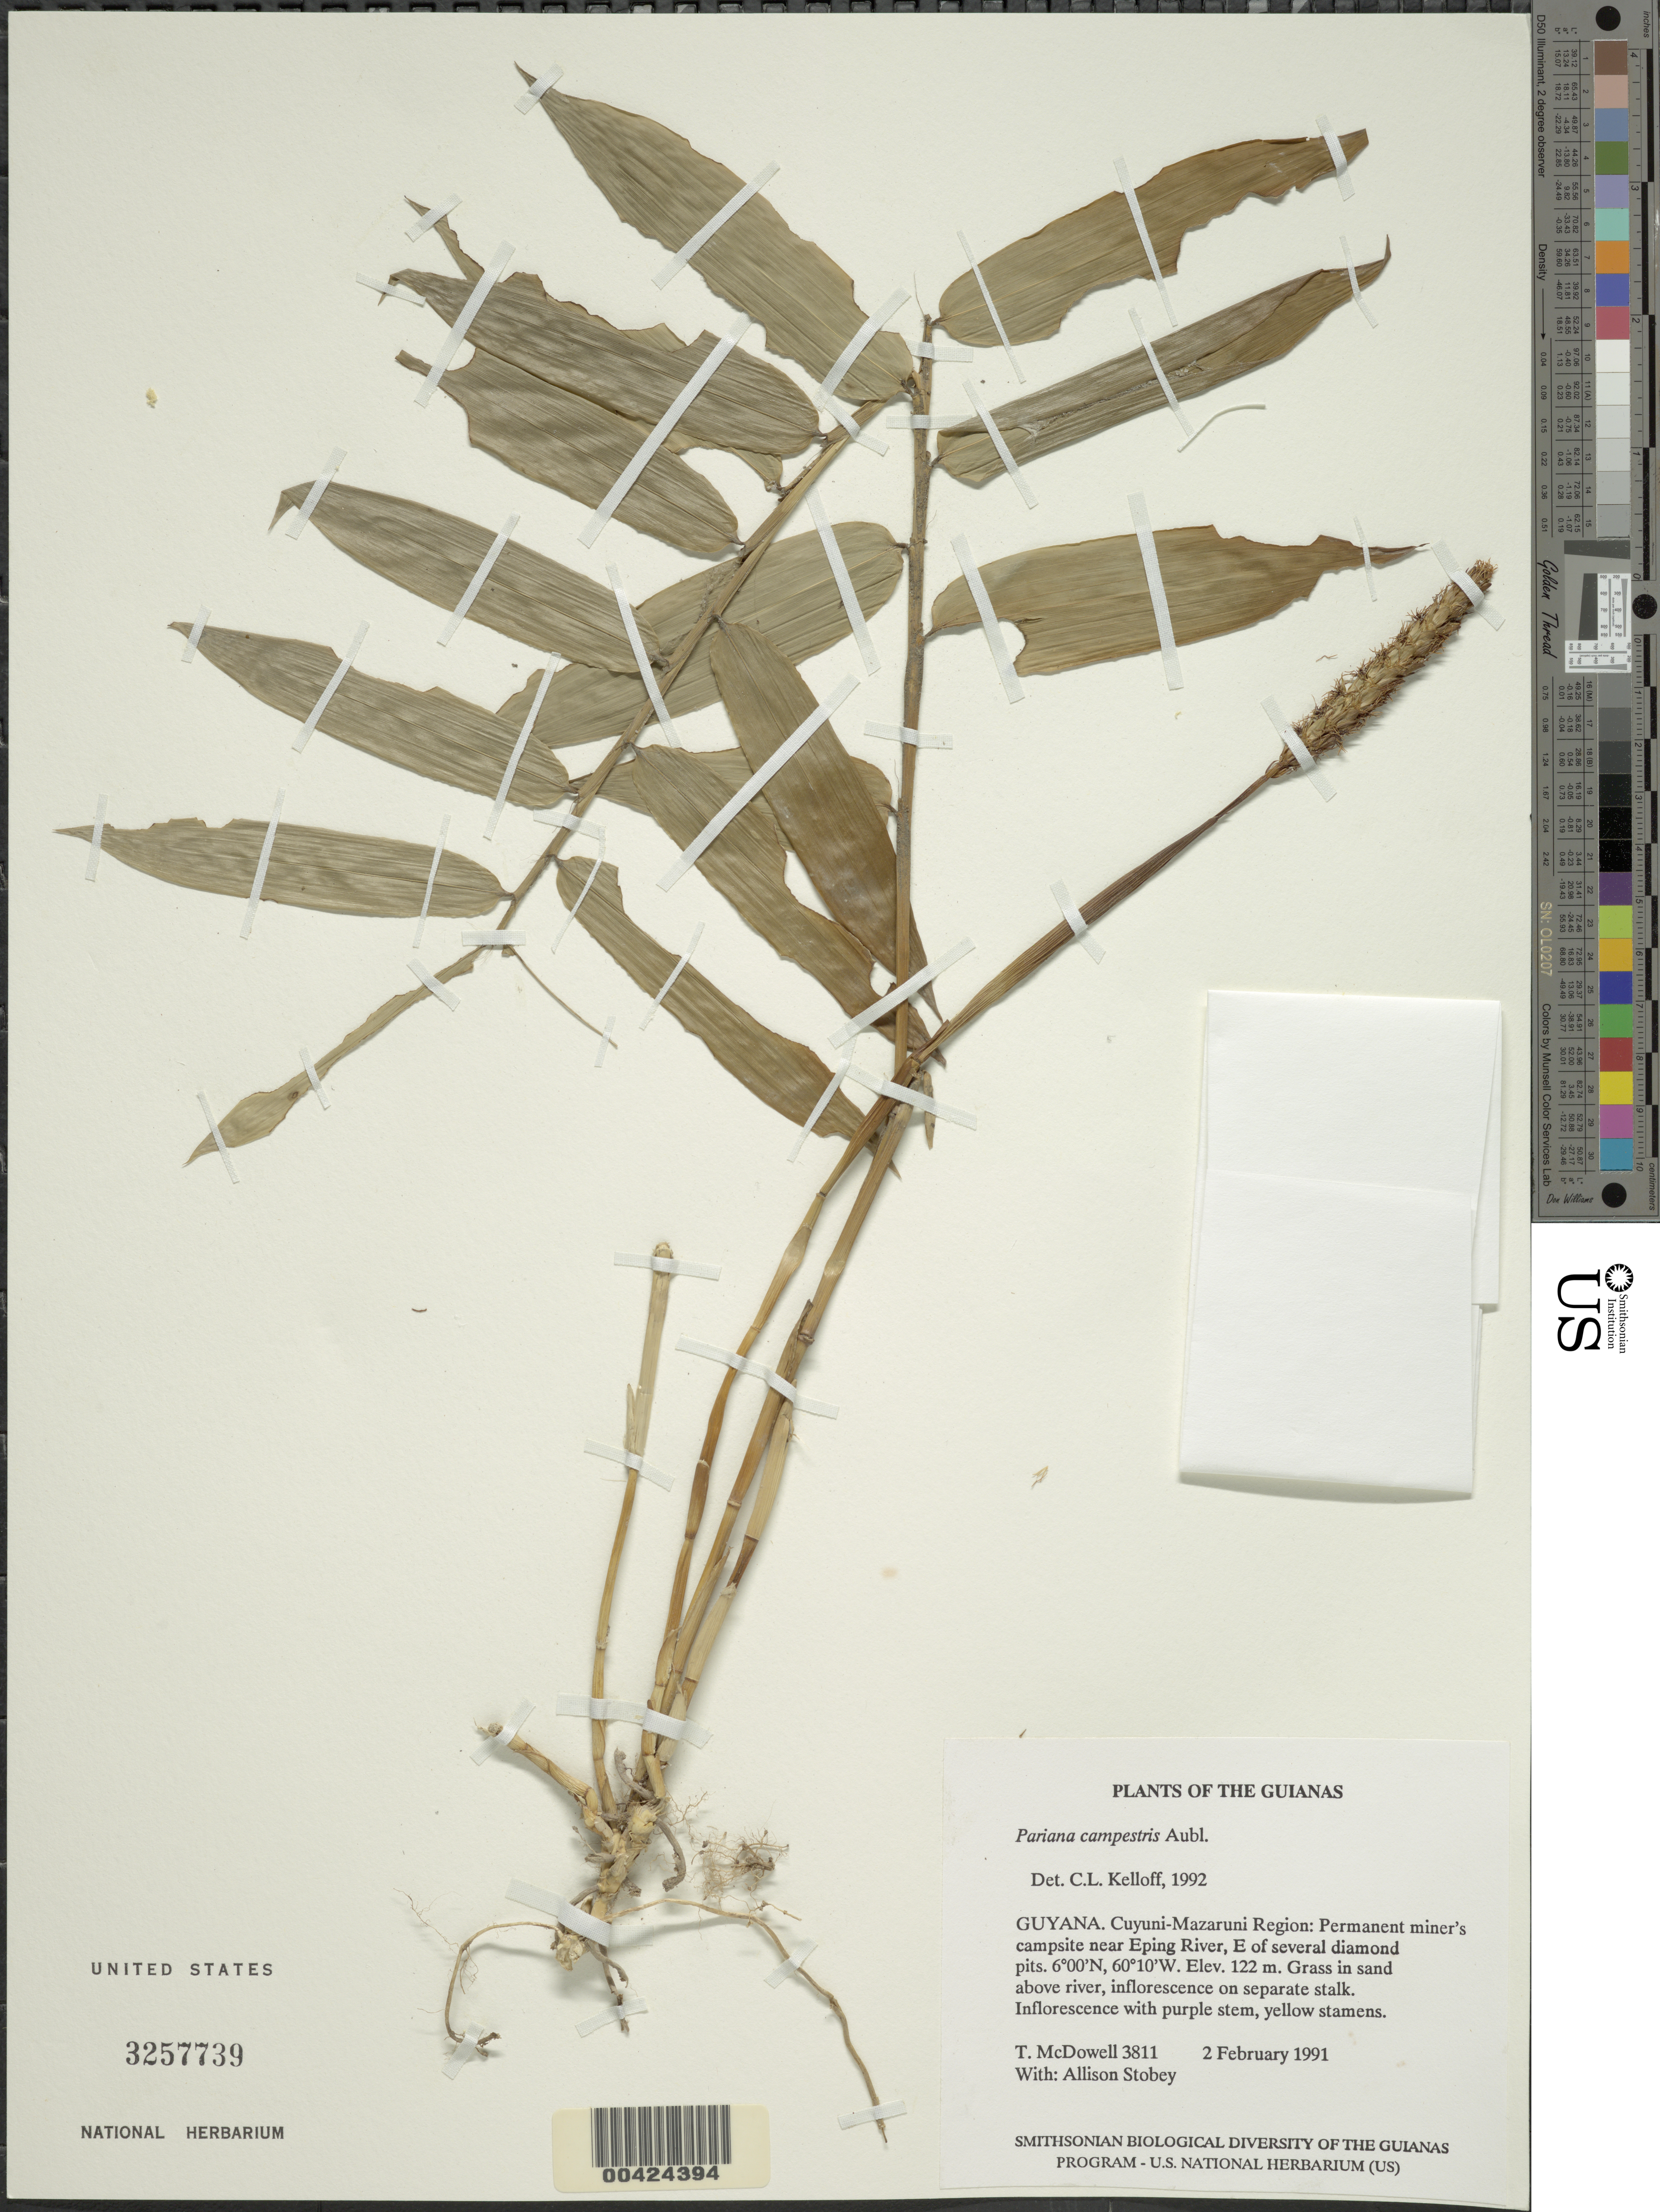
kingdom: Plantae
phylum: Tracheophyta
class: Liliopsida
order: Poales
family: Poaceae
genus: Pariana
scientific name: Pariana campestris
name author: Aubl.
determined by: Kelloff, Carol L., (US), Smithsonian Institution - National Museum of Natural History (UNITED STATES)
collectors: T. Mcdowell & A. Stobey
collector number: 3811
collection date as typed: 02 Feb 1991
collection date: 1991-02-02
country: Guyana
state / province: Cuyuni-mazaruni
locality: Eping river, near; permanent miner's campsite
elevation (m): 122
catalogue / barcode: US 3257739